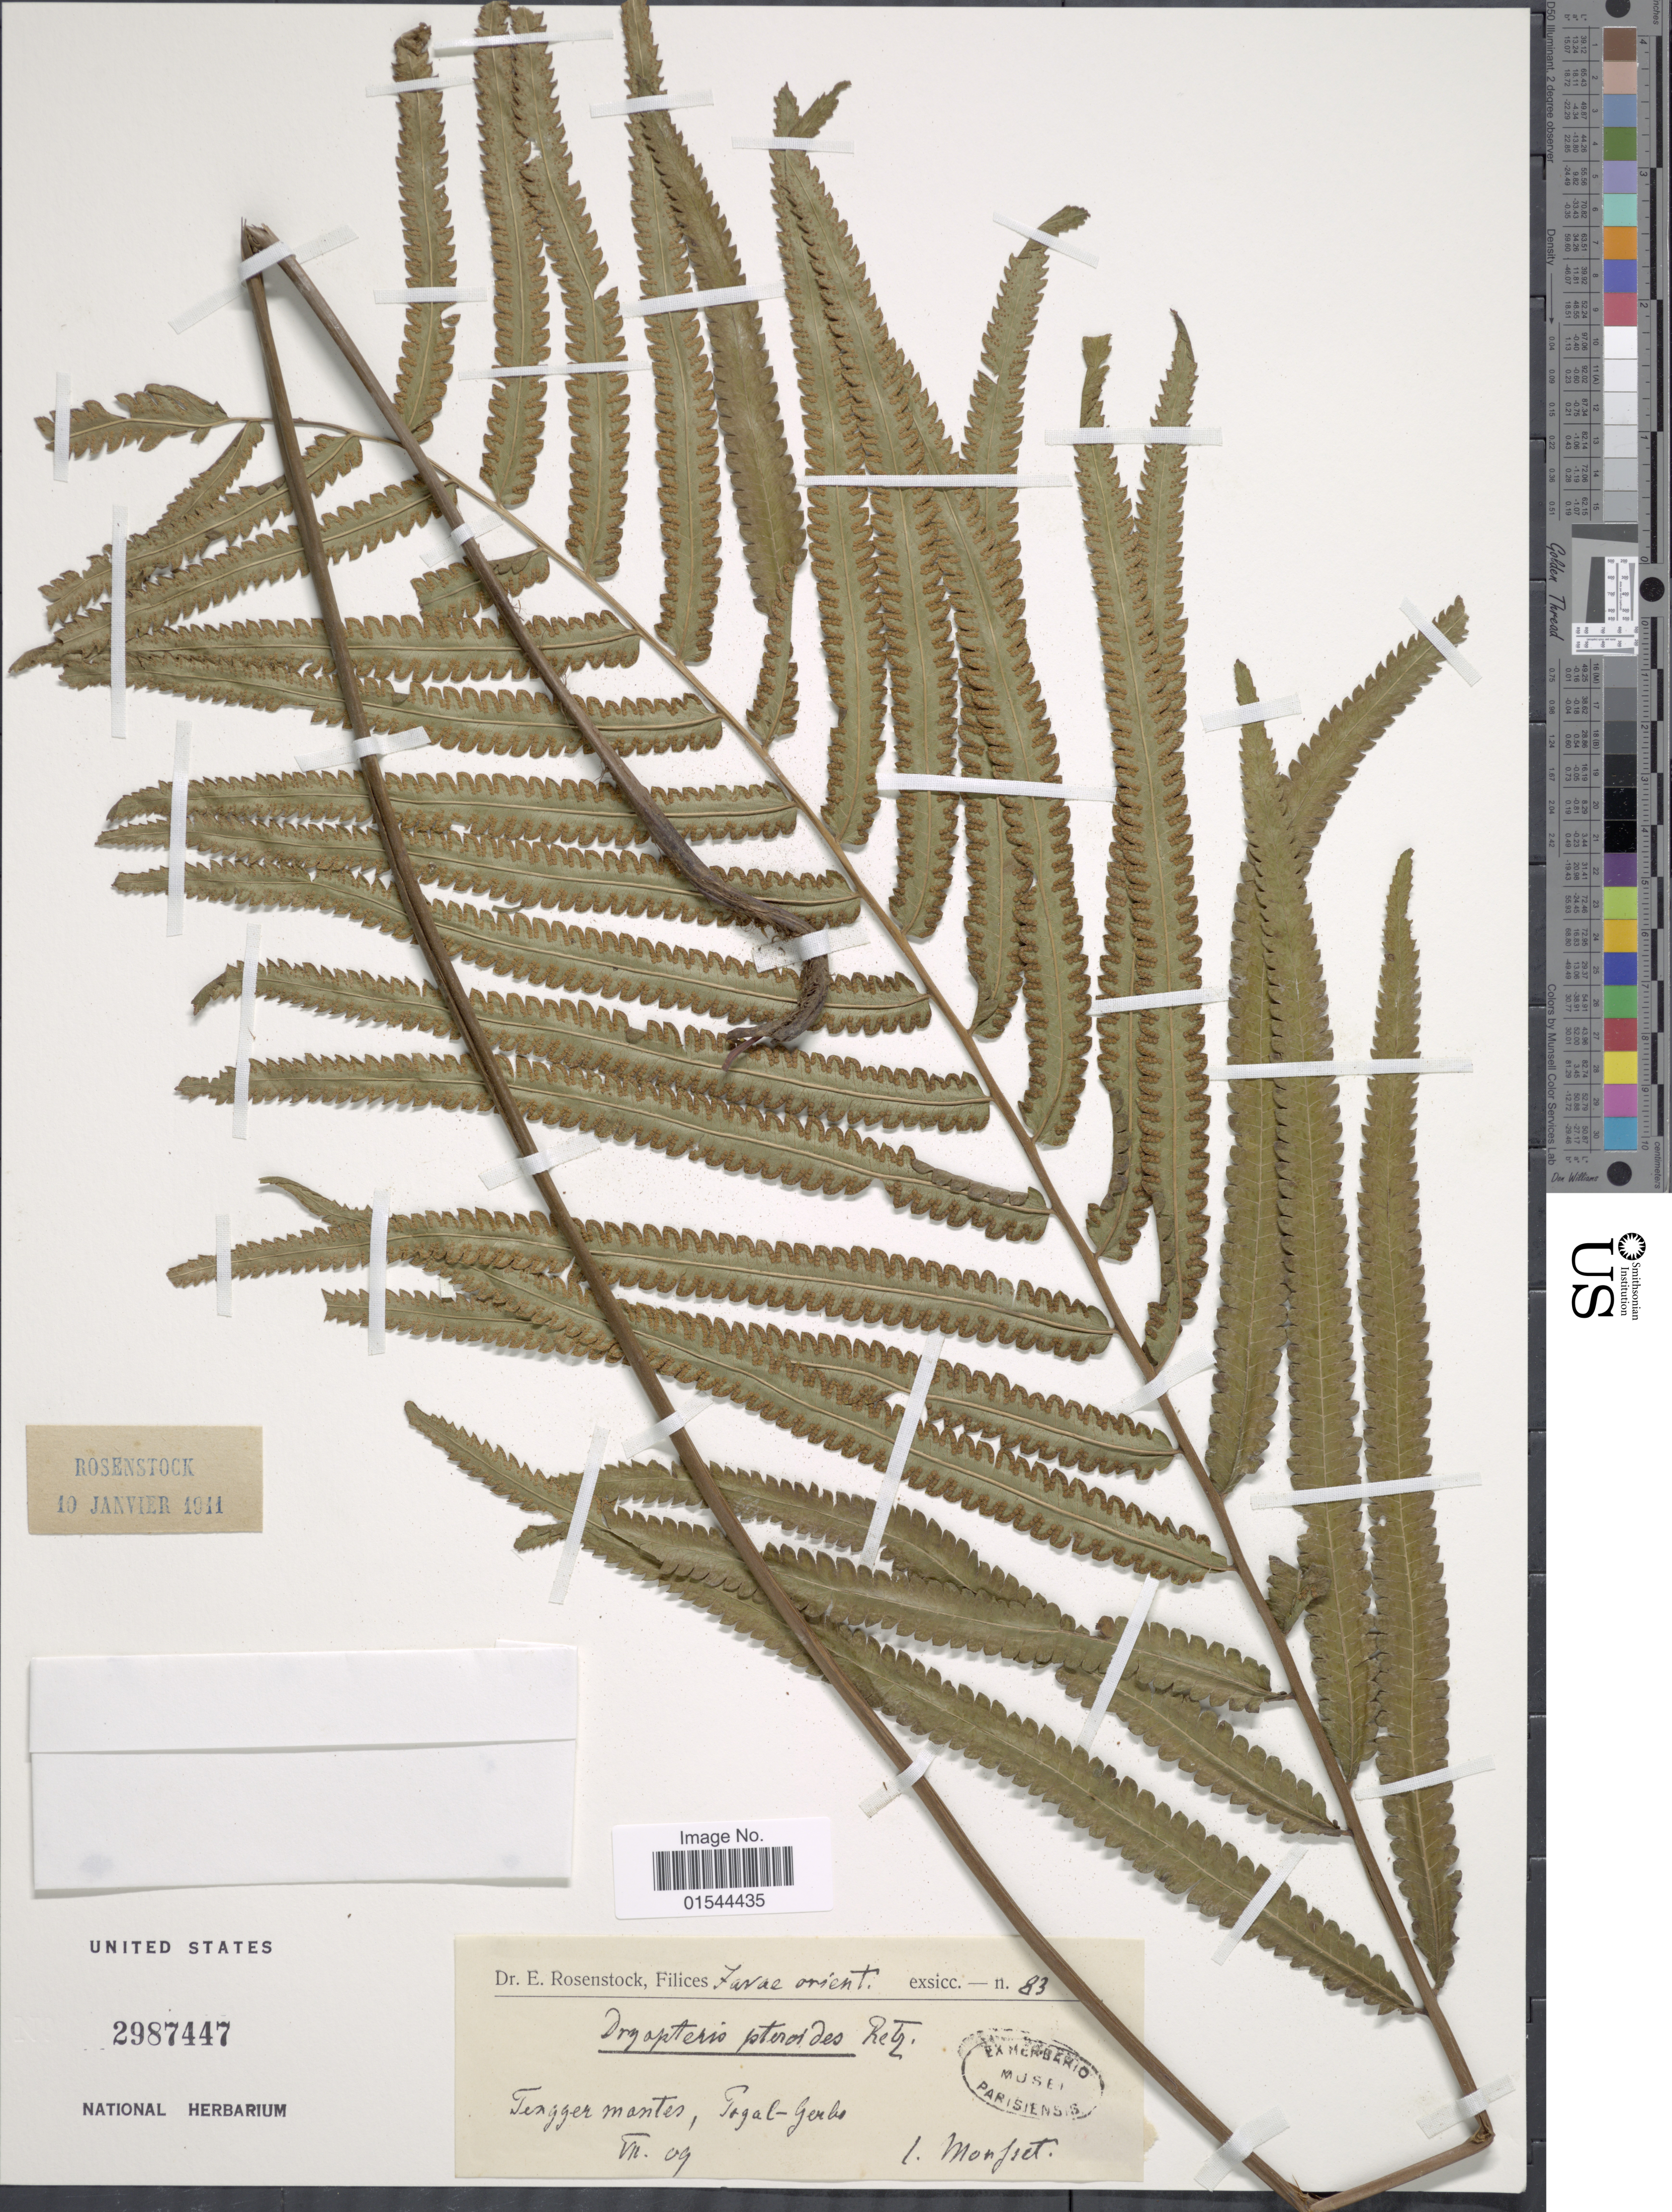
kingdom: Plantae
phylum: Tracheophyta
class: Polypodiopsida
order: Polypodiales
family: Thelypteridaceae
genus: Pneumatopteris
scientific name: Pneumatopteris glandulifera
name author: (Brack.) Holttum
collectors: Mousset, --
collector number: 83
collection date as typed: Transcribed d/m/y: /7/9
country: Indonesia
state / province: Java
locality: Tengger montes, Pogal-Gerbo.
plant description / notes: Corrected "Tengger mantes, Togal-Gerbe" to Tengger montes, Pogal-Gerbo.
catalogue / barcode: US 2987447